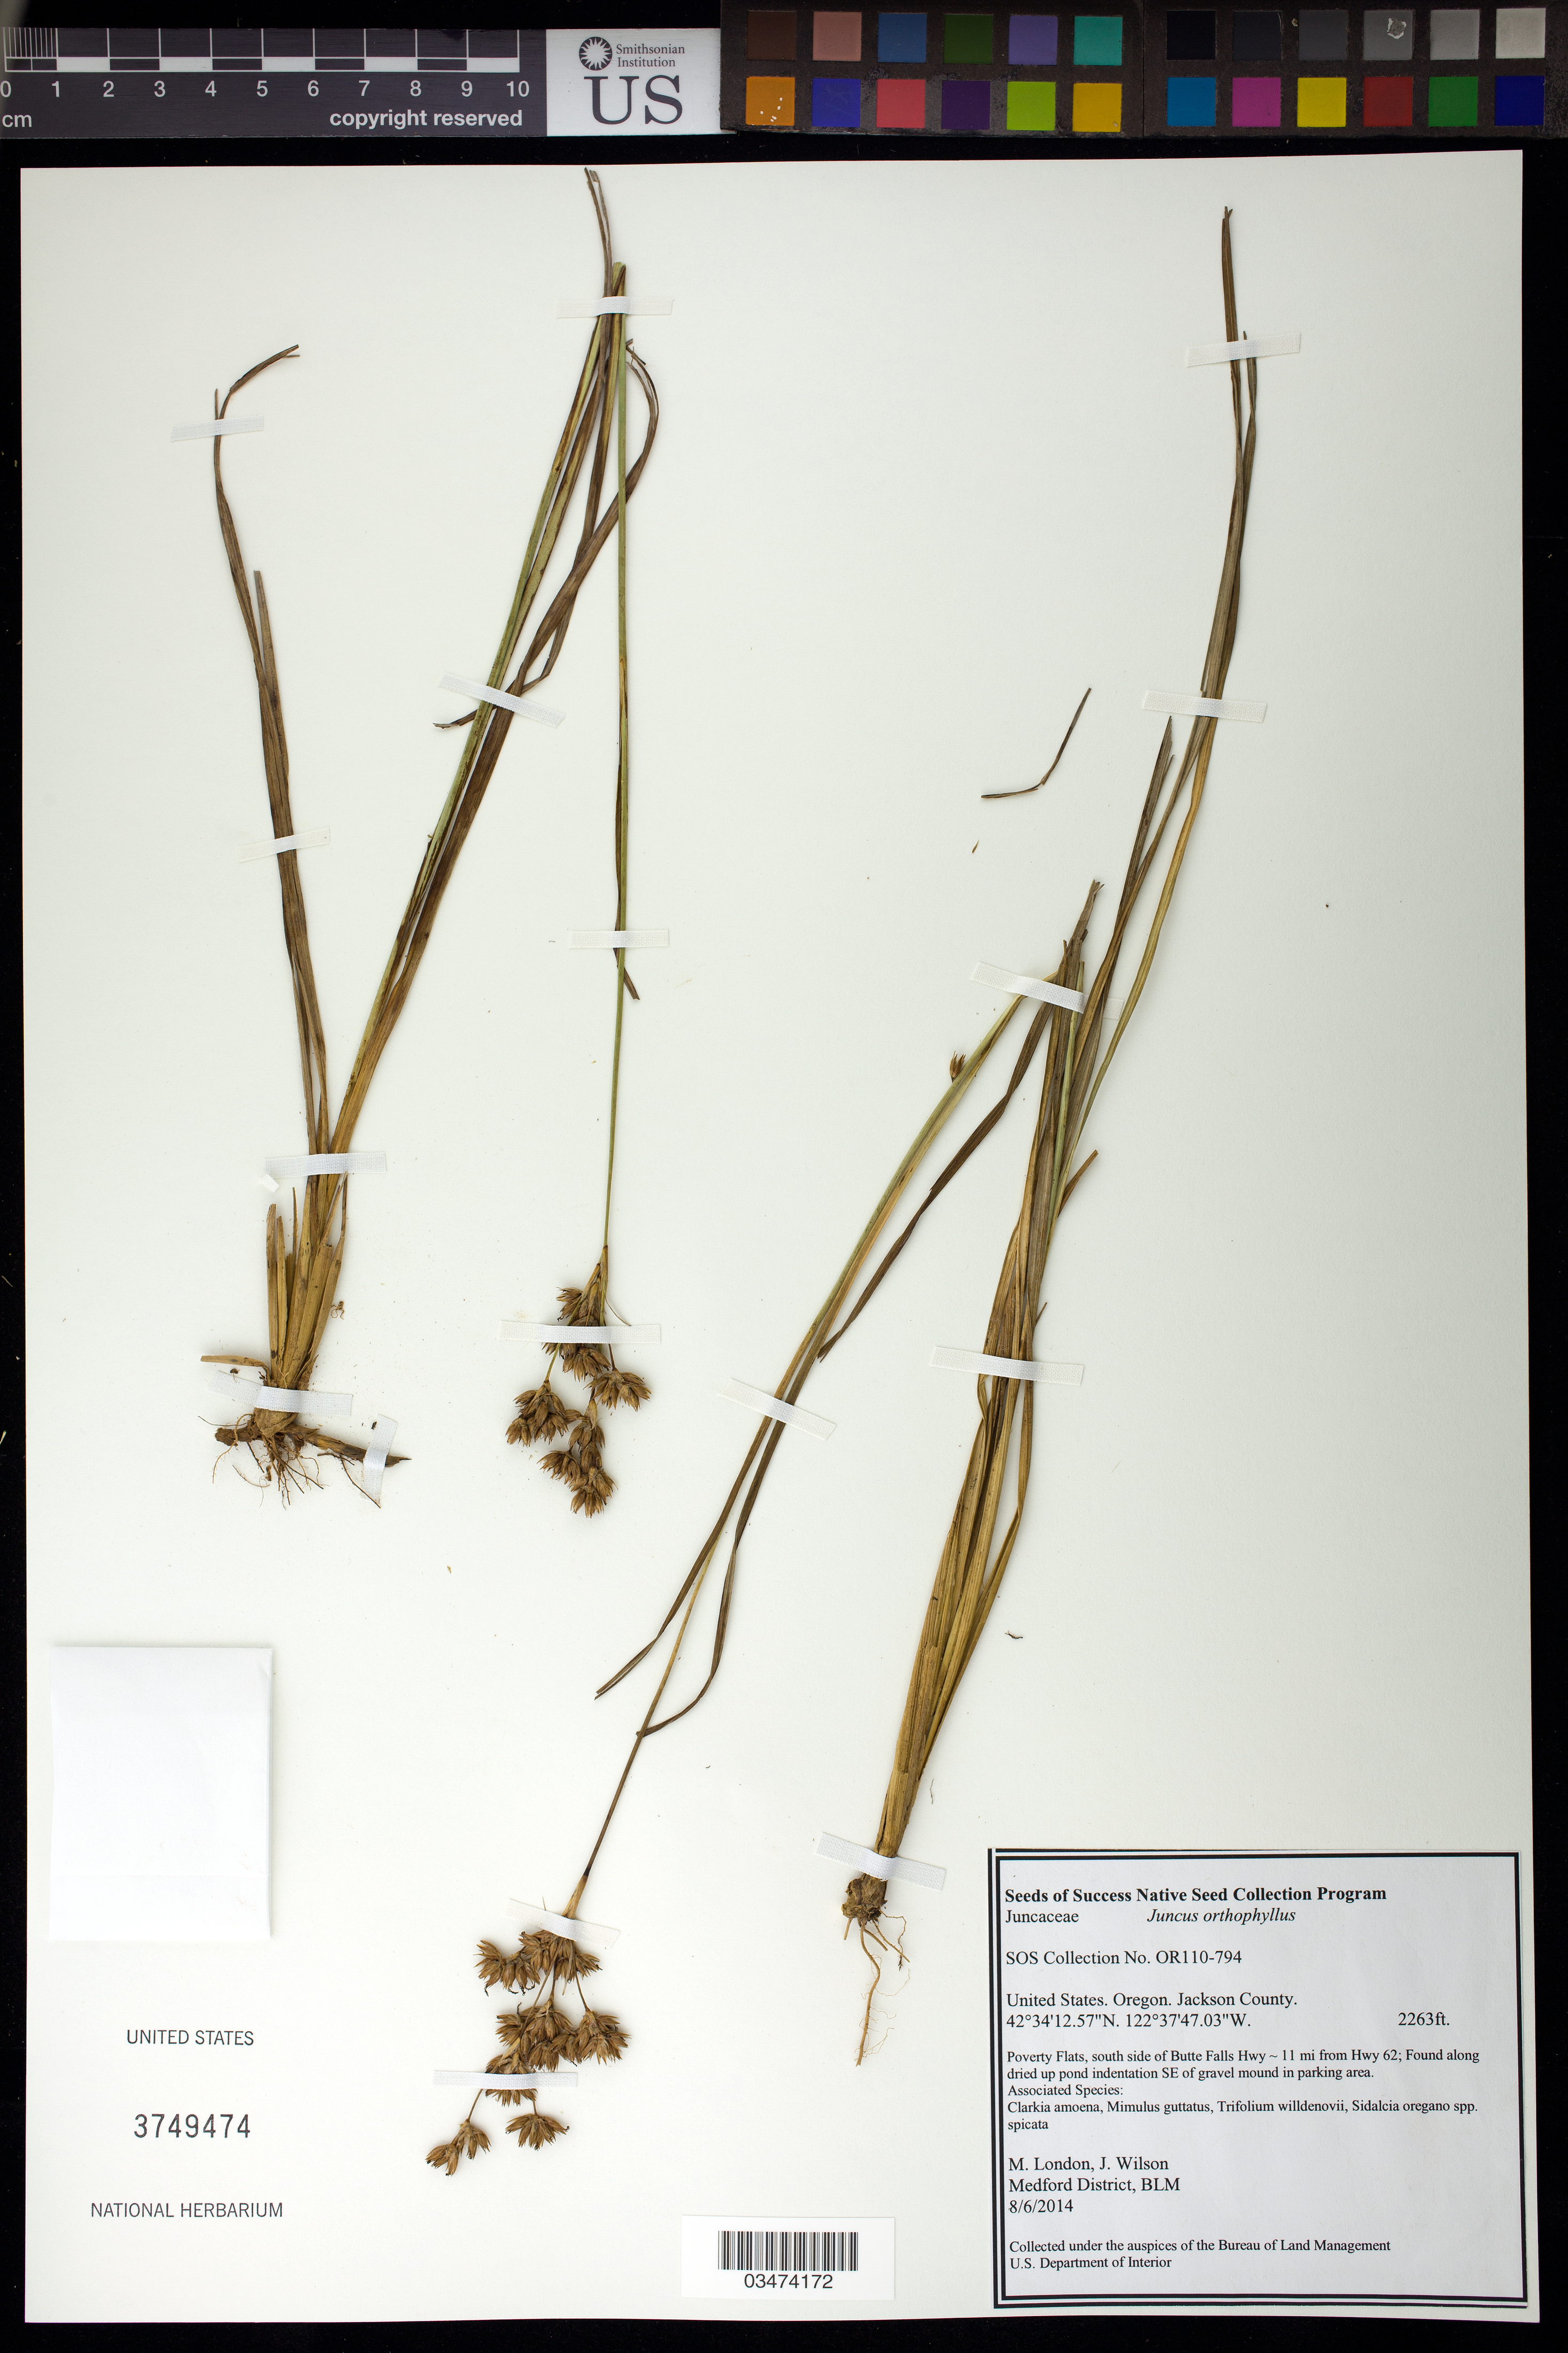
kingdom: Plantae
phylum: Tracheophyta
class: Liliopsida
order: Poales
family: Juncaceae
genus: Juncus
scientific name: Juncus orthophyllus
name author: Coville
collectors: M. London & J. Wilson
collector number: OR110-794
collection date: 2014-08-06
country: United States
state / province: Oregon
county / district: Jackson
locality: Poverty Flats, south side of Butte Falls Hwy, about 11 mi. from Hwy 62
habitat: Associated species: Clarkia amoena, Mimulus guttatus, Trifolium willdenovi, Sidalcia oregano spp. spicata. Gravel mound in parking area.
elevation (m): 690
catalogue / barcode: US 3749474